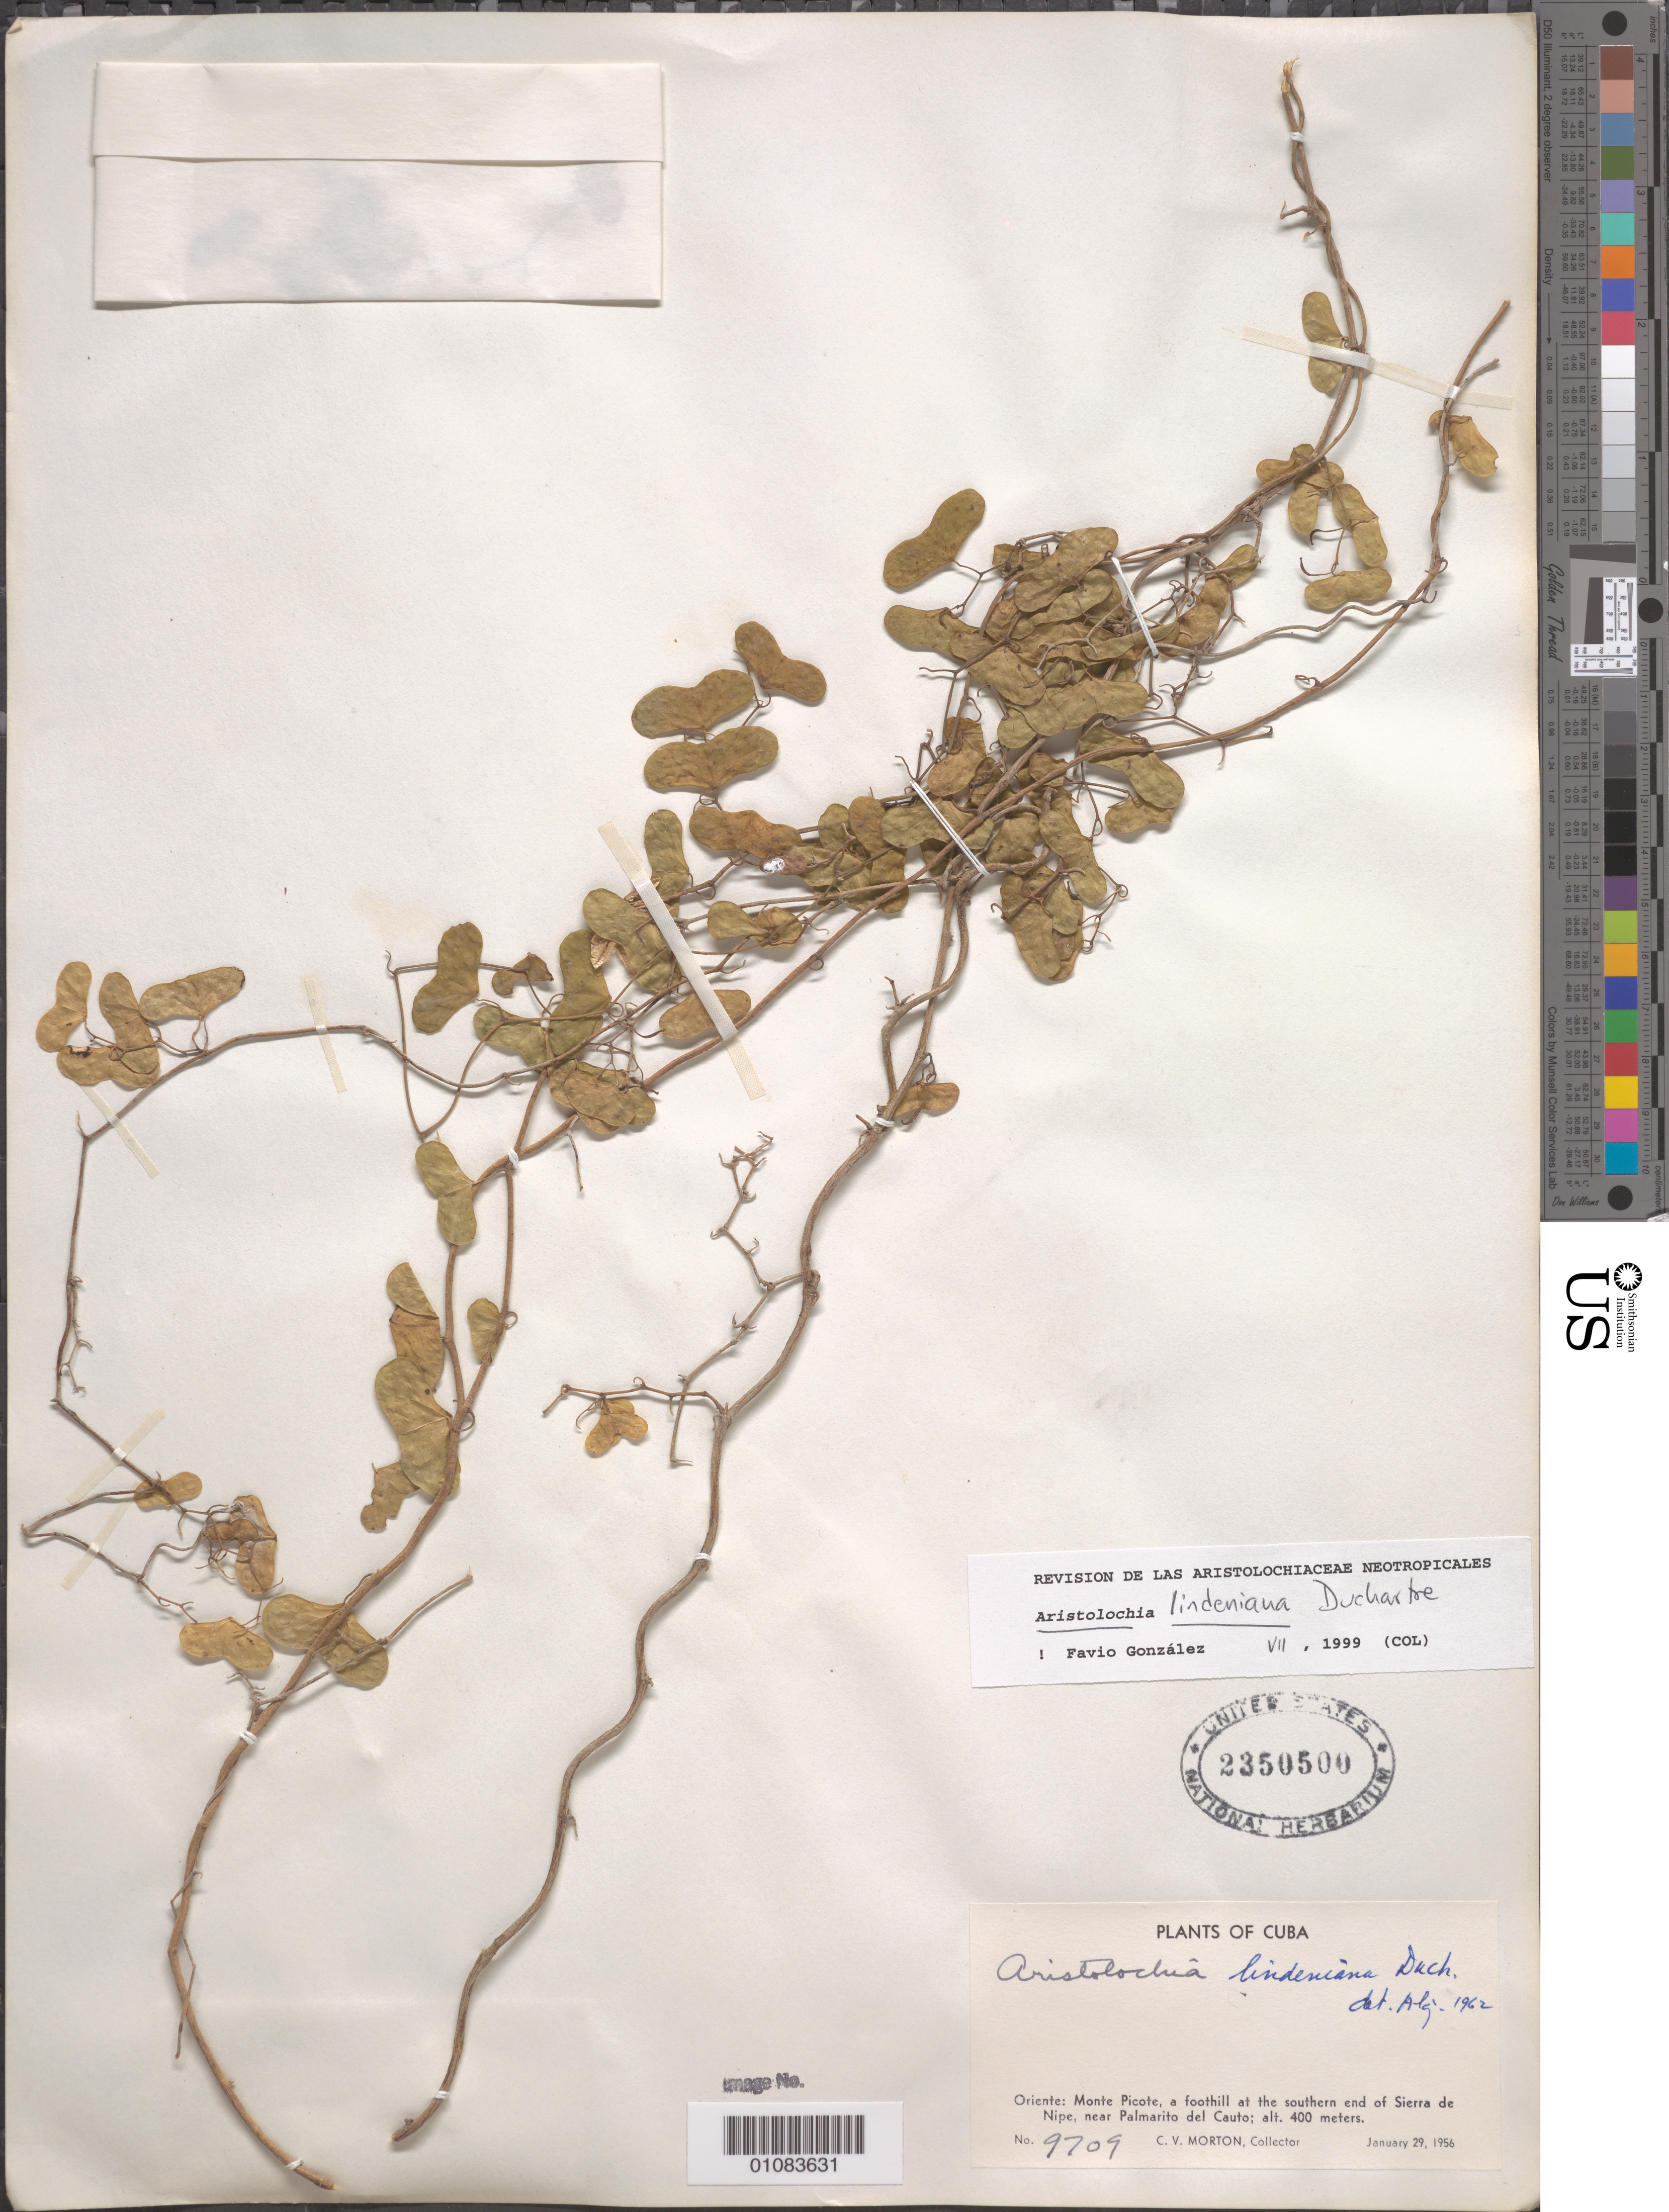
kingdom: Plantae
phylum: Tracheophyta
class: Magnoliopsida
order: Piperales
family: Aristolochiaceae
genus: Aristolochia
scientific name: Aristolochia lindeniana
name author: Duch.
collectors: C. V. Morton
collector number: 9709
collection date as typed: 29 Jan 1956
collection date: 1956-01-29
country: Cuba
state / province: Santiago de Cuba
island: Cuba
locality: Oriente: Monte Picote, a foothill at the southern endo f Sierra de NIpe, near Palmarito del Cauto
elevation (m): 400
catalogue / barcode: US 2350500